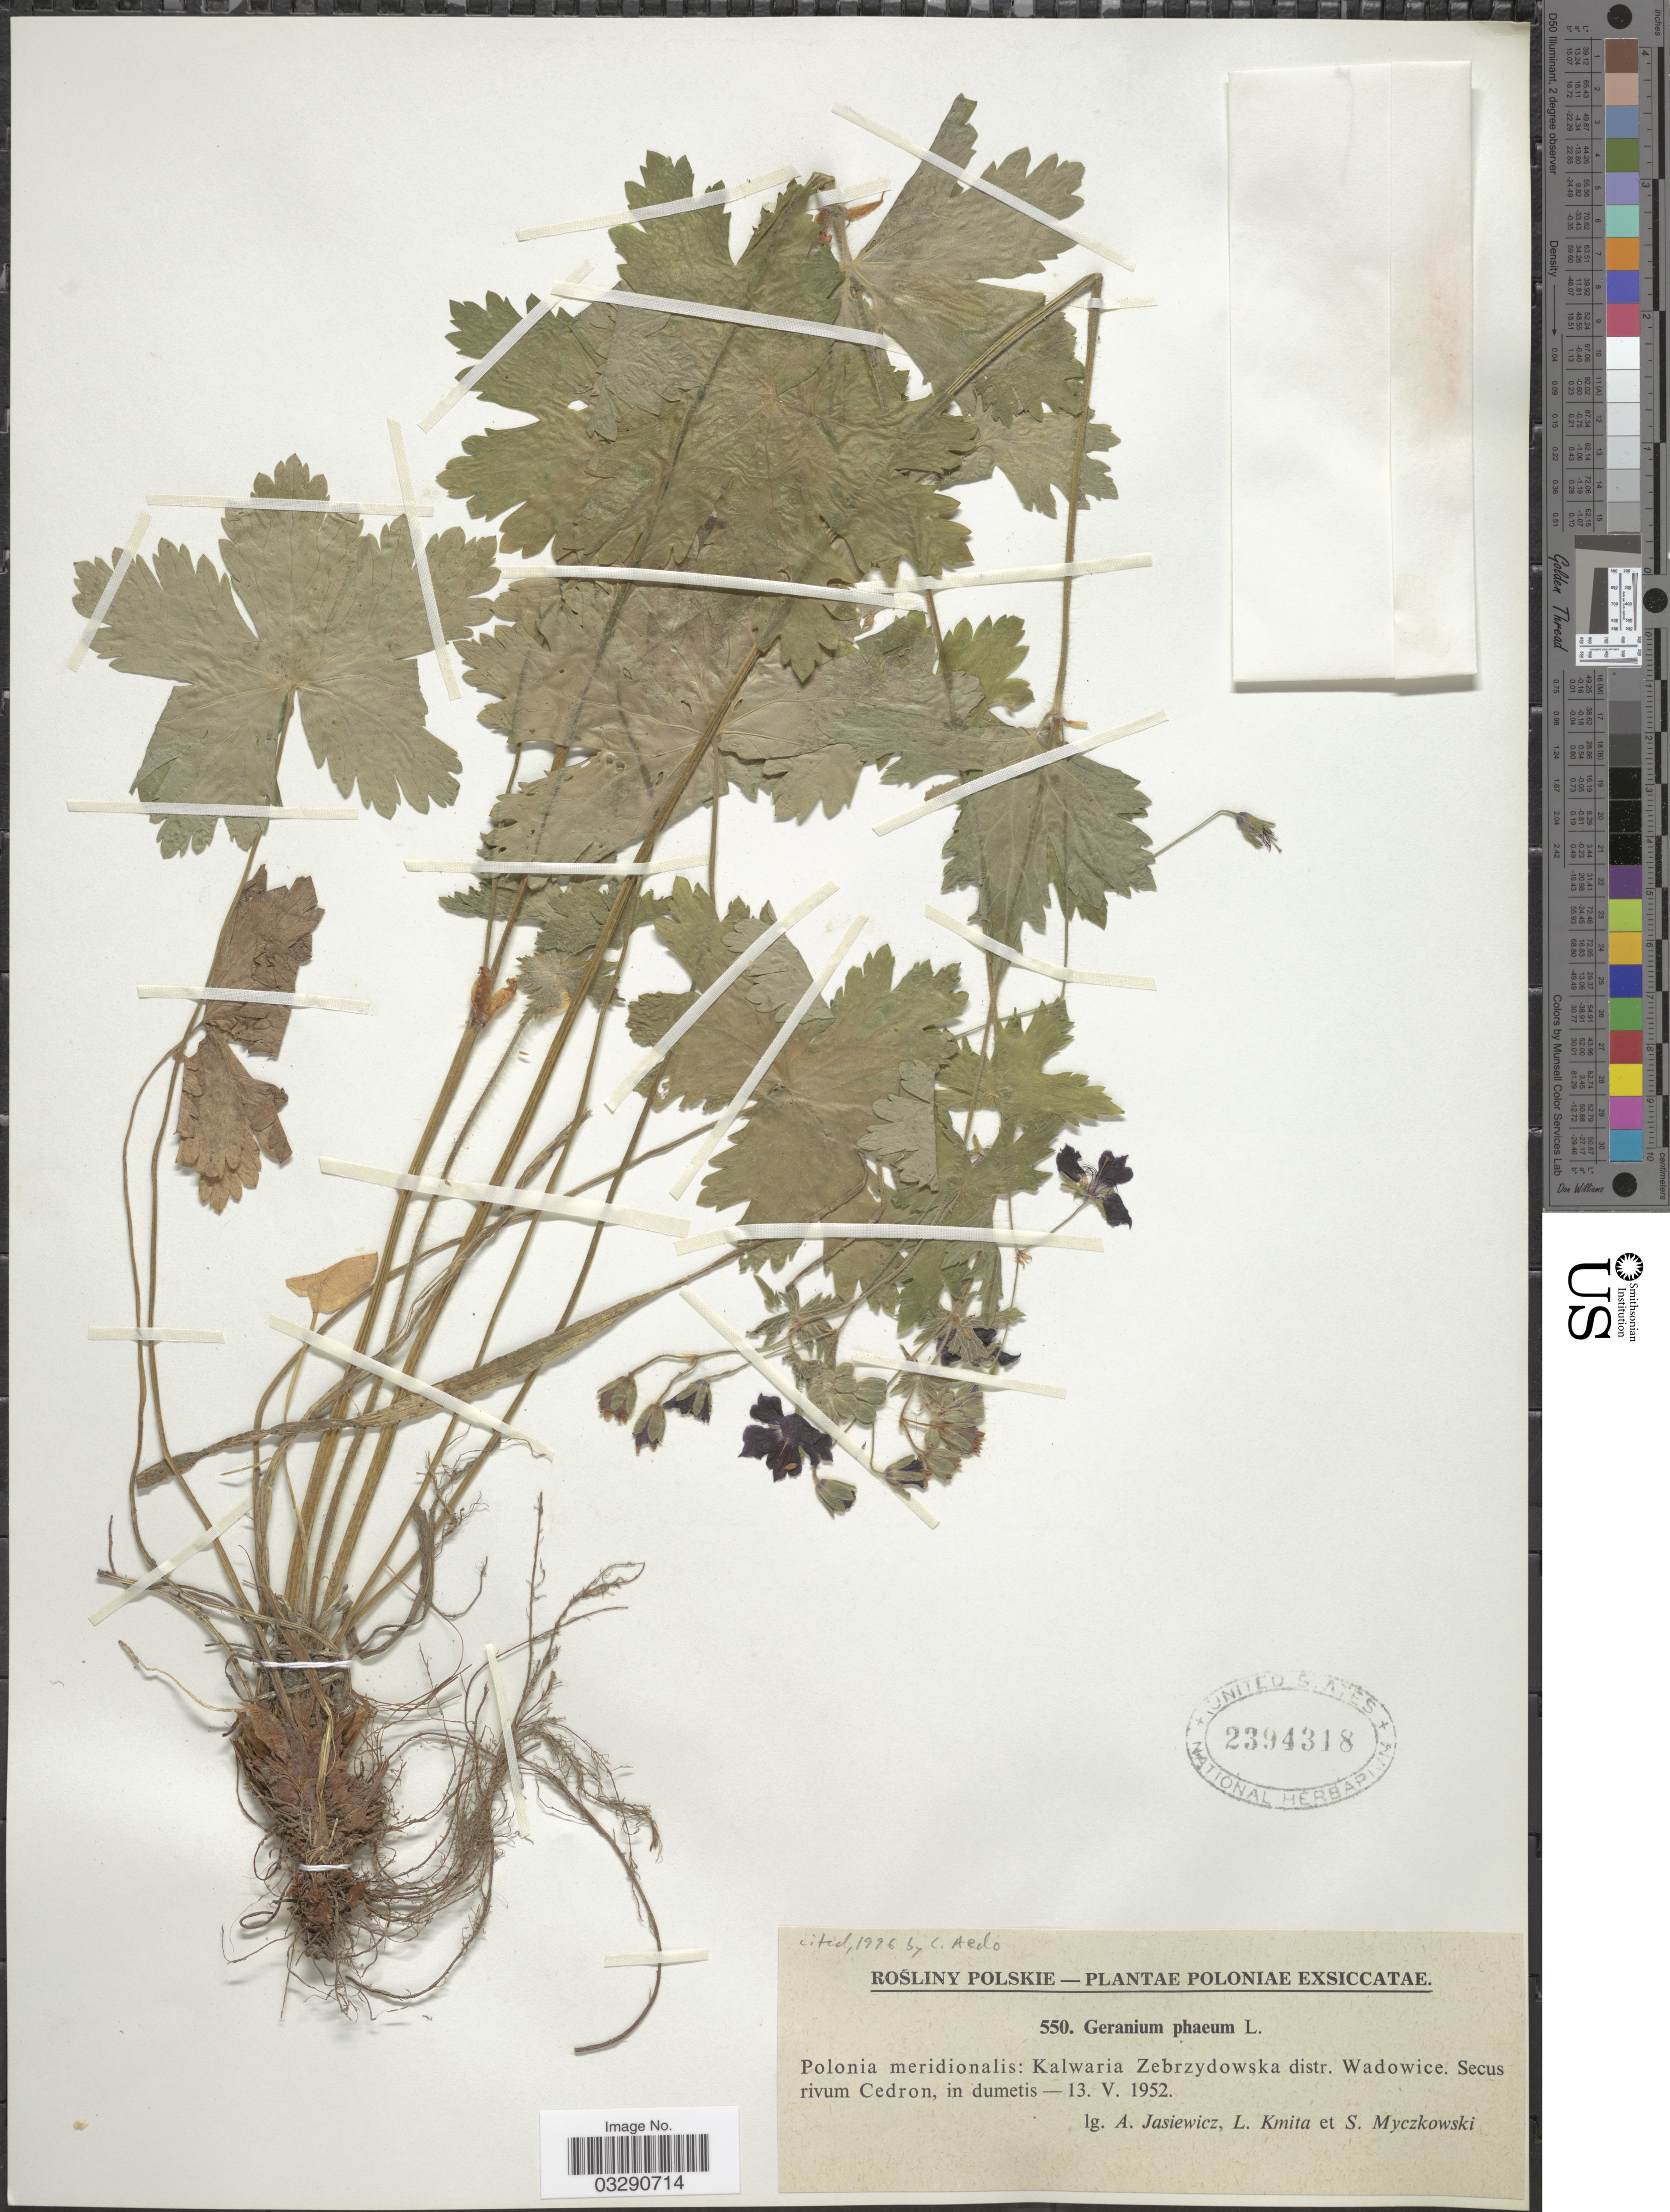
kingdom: Plantae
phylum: Tracheophyta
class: Magnoliopsida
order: Geraniales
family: Geraniaceae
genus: Geranium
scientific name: Geranium phaeum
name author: L.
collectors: A. Jasiewicz, L. Kmita & S. Myczkowski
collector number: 550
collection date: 1952-05-13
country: Poland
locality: Polonia meridionalis: Kalwaria Zebrzydowska distr. Wadowice. Secus rivum Cedron.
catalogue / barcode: US 2394318